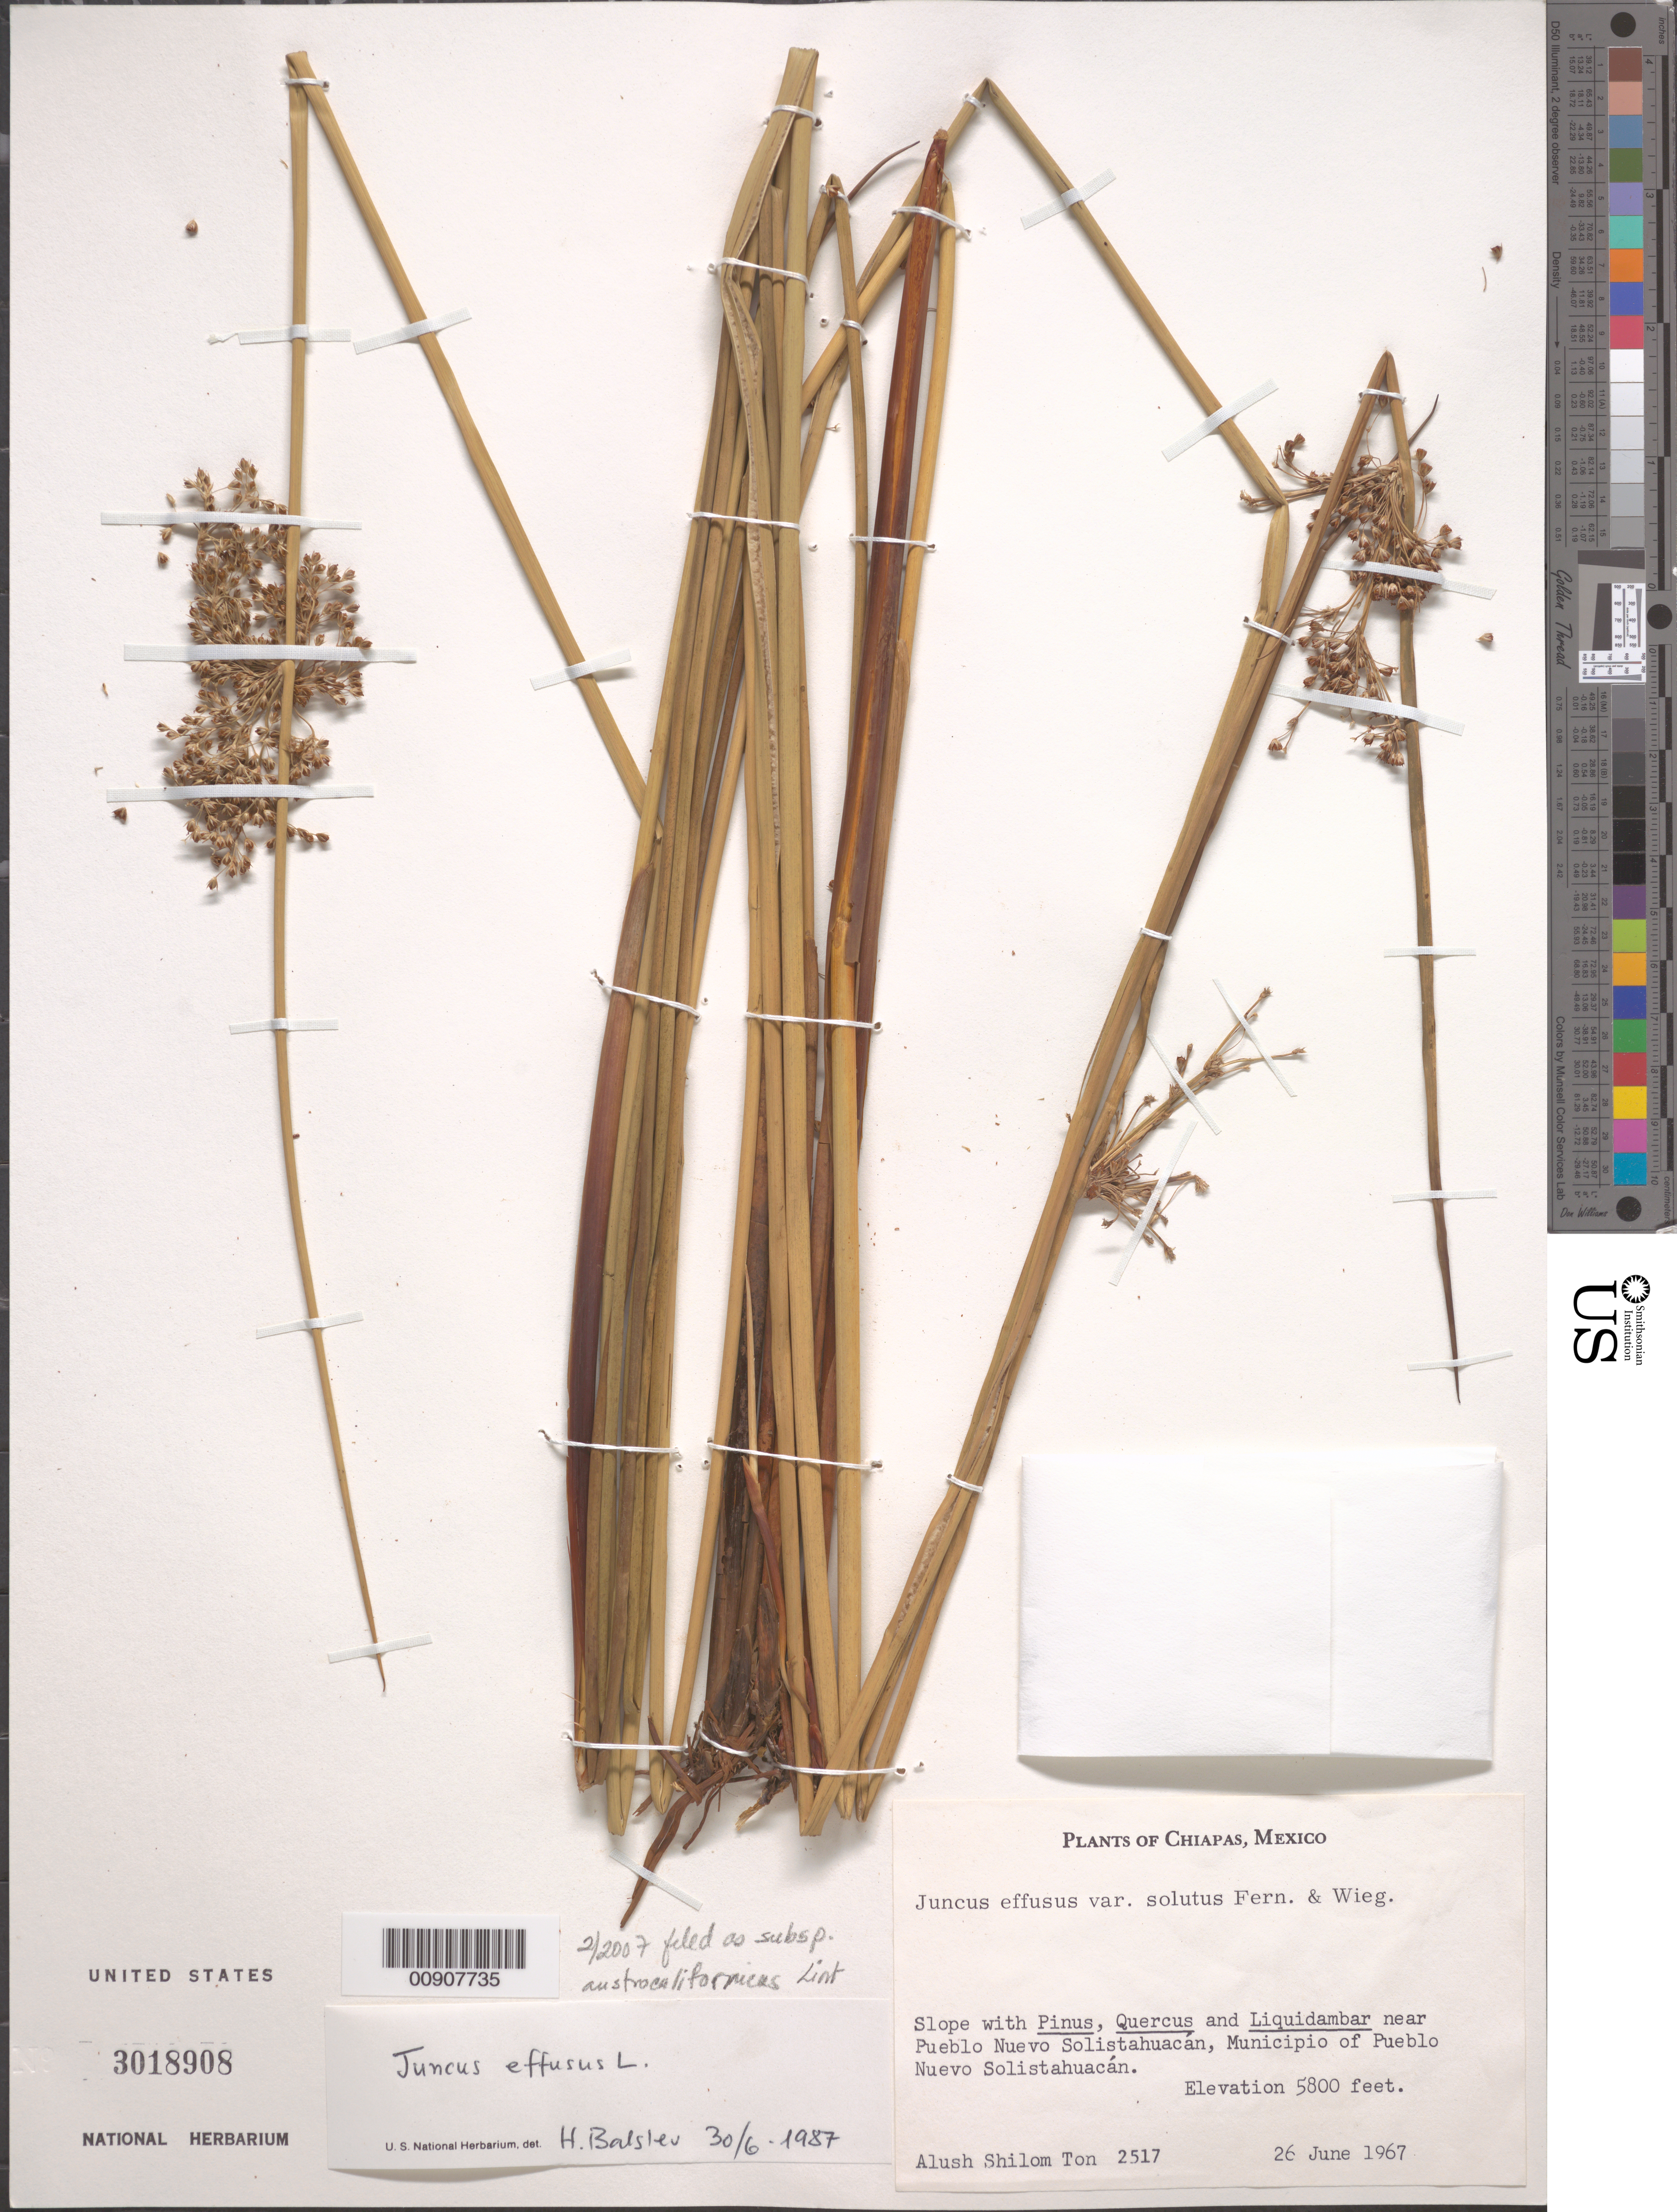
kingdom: Plantae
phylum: Tracheophyta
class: Liliopsida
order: Poales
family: Juncaceae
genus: Juncus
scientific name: Juncus effusus subsp. austrocalifornicus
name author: Lint ex Zika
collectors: A. Shilom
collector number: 2517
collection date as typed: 26 Jun 1967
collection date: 1967-06-26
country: Mexico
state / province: Chiapas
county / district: Pueblo Nuevo Solistahuacán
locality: Near Pueblo Nuevo Solistahuacán, Municipio of Pueblo Nuevo Solistahuacán, Chiapas.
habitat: Slope with Pinus, Quercus and Liquidambar.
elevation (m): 1768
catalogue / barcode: US 3018908